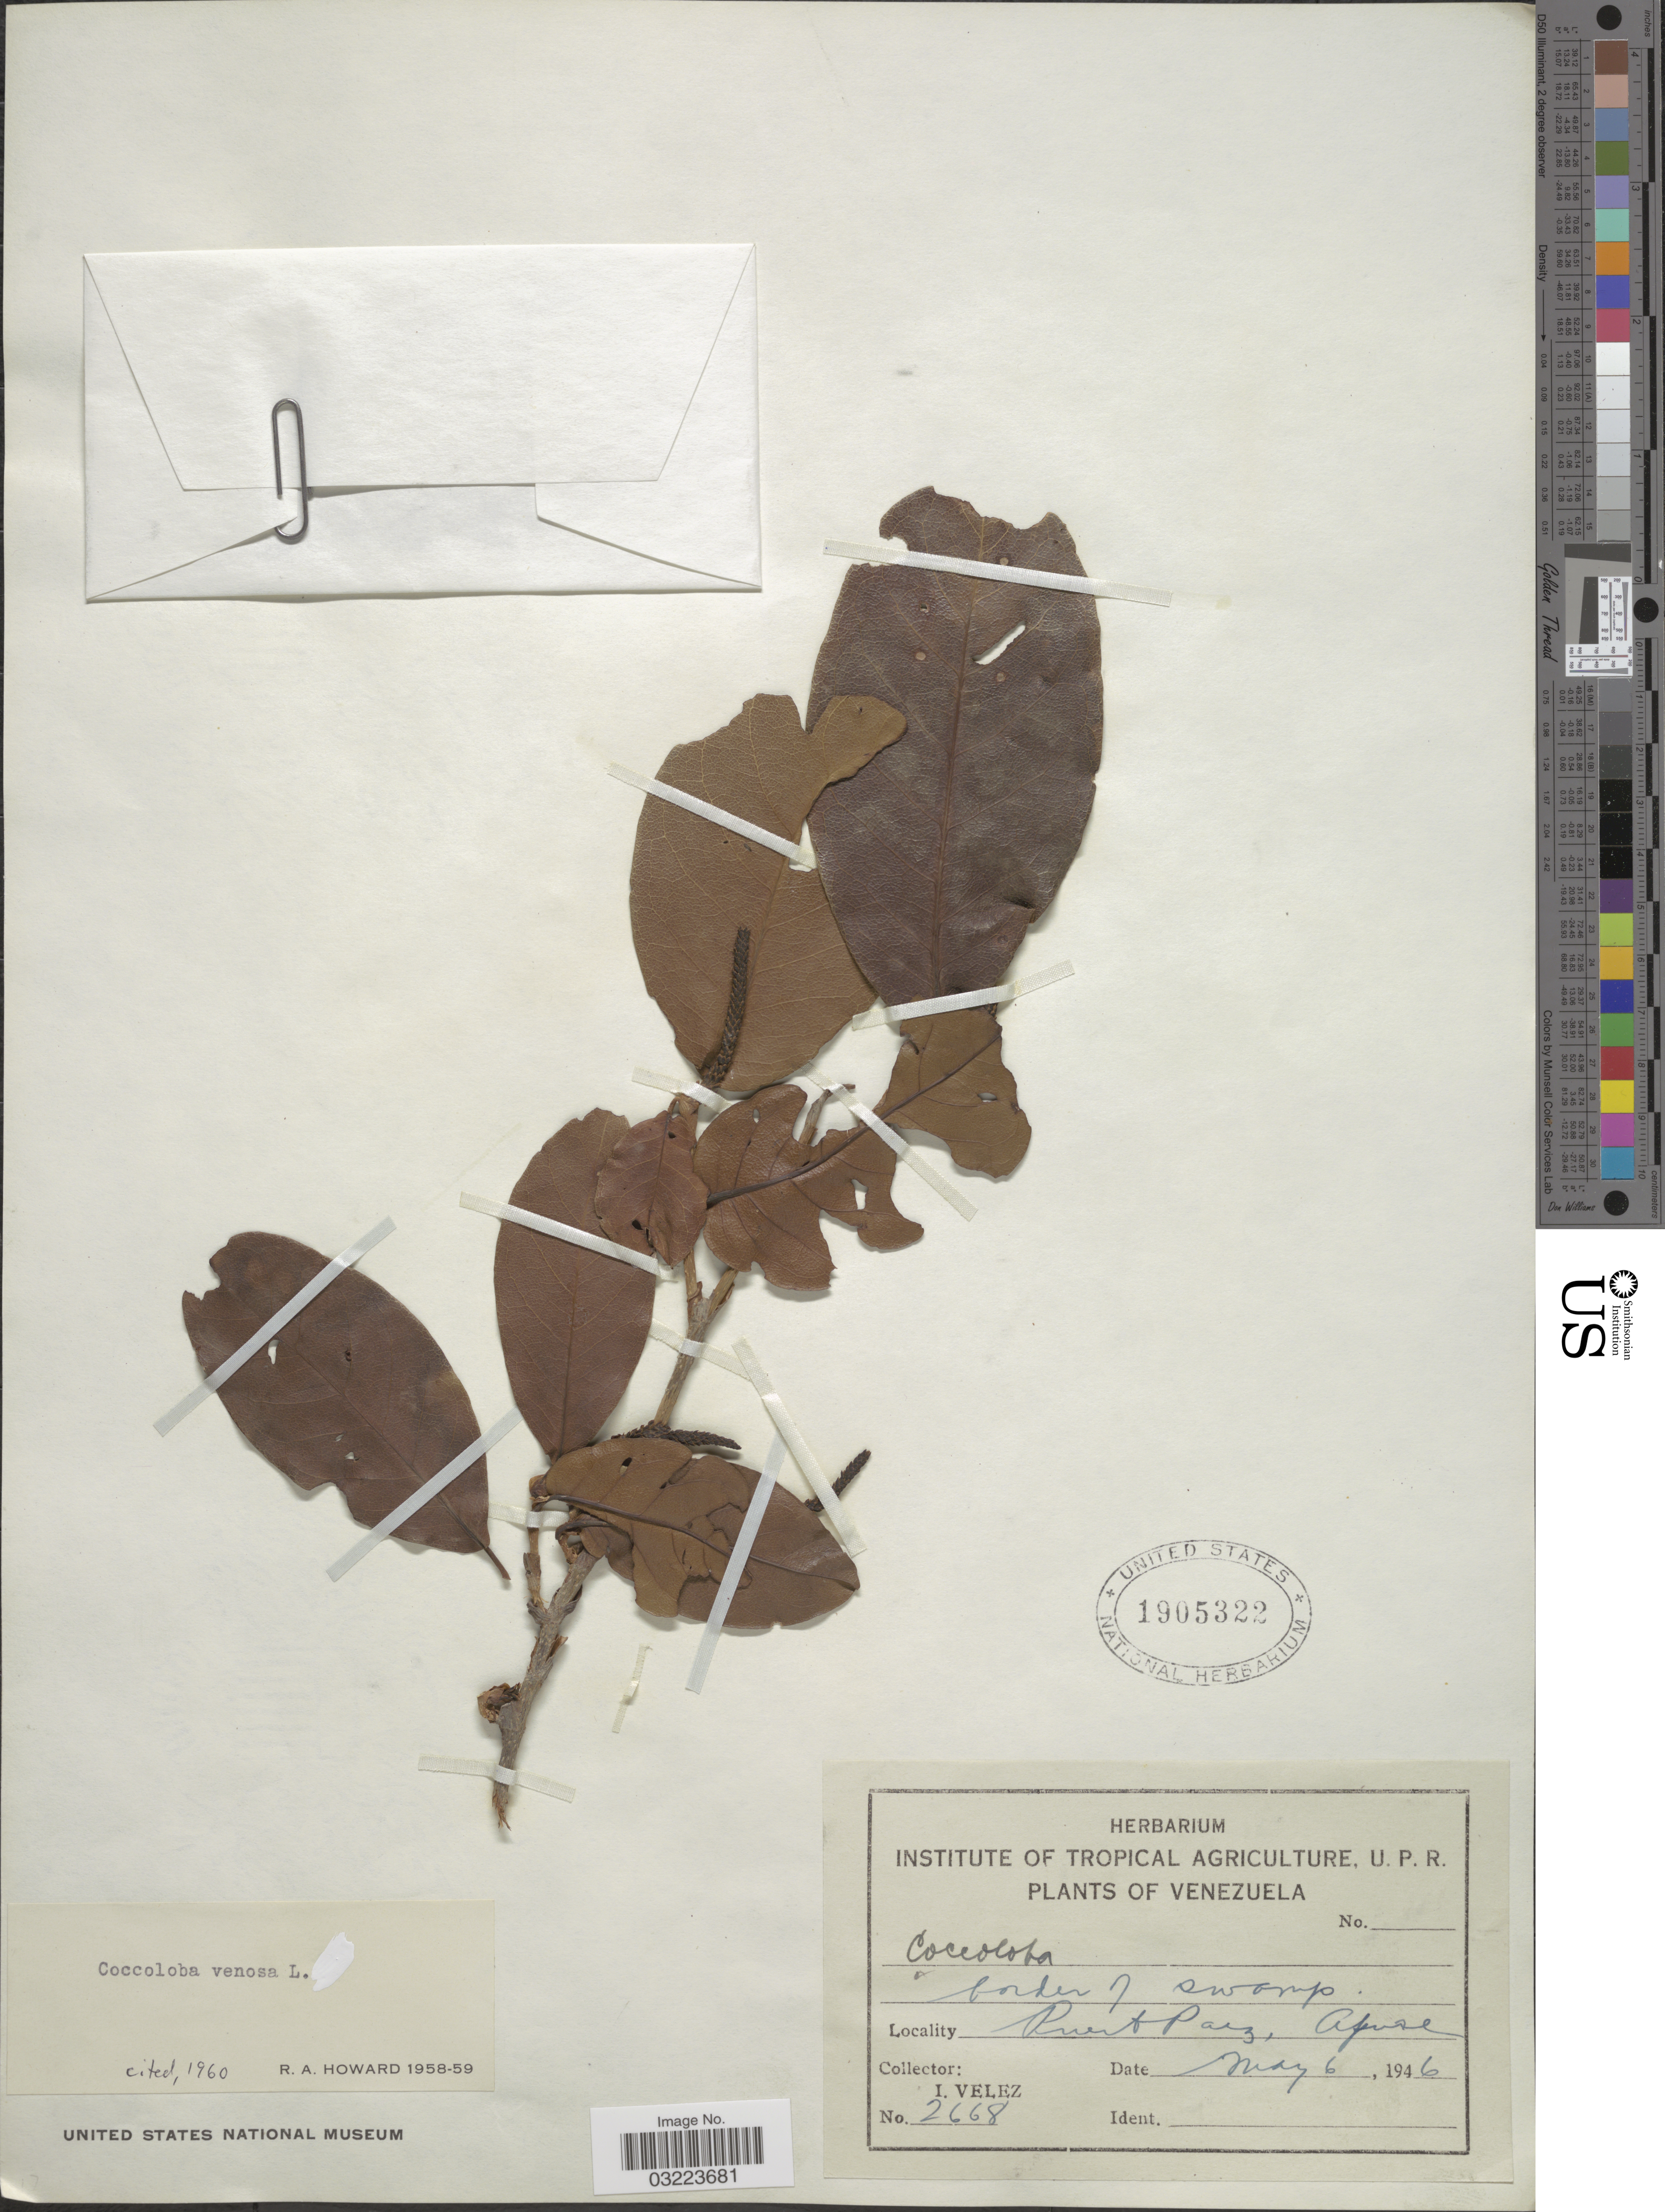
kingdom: Plantae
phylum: Tracheophyta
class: Magnoliopsida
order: Caryophyllales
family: Polygonaceae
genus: Coccoloba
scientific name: Coccoloba venosa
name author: L.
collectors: I. Velez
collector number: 2668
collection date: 1946-05-06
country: Venezuela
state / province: Apure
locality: Puerto Paez.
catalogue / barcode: US 1905322